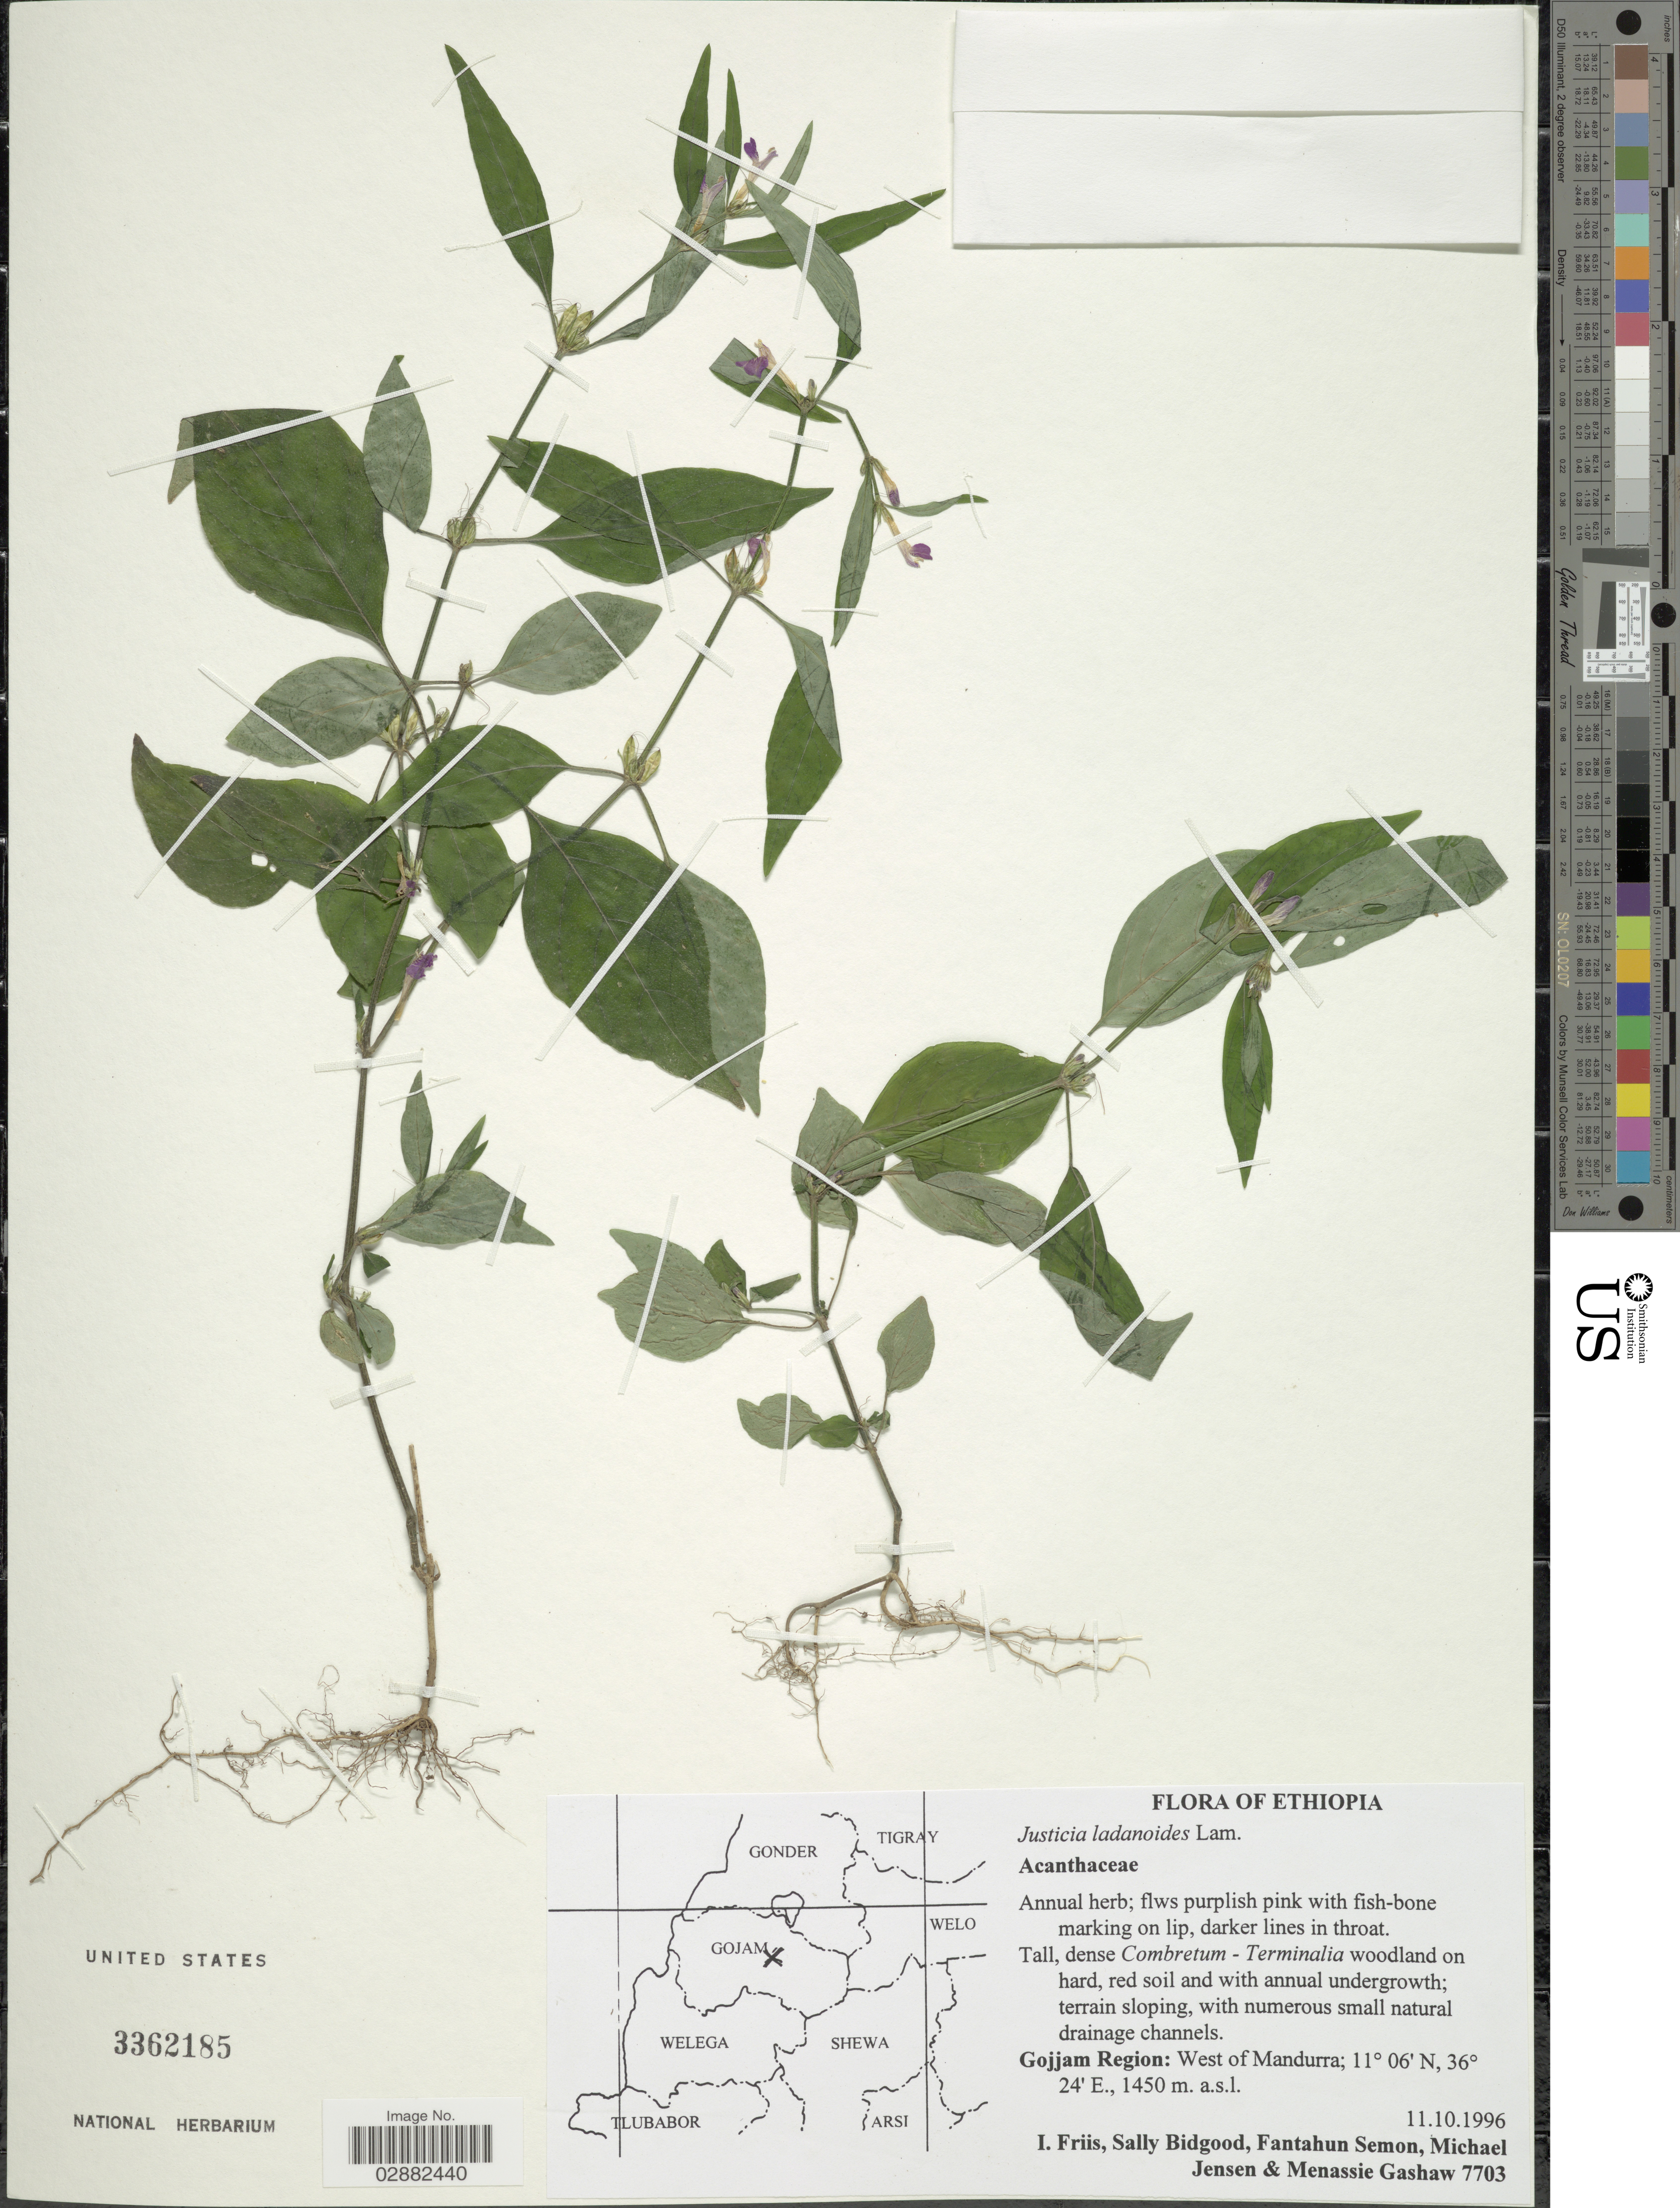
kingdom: Plantae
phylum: Tracheophyta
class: Magnoliopsida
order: Lamiales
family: Acanthaceae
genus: Justicia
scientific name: Justicia ladanoides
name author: Lam.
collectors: I. Friis, S. Bidgood, F. Semon, M. Jensen & M. Gashaw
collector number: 7703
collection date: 1996-10-11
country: Ethiopia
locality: Gojjam Region: West of Mandurra.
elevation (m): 1450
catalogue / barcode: US 3362185